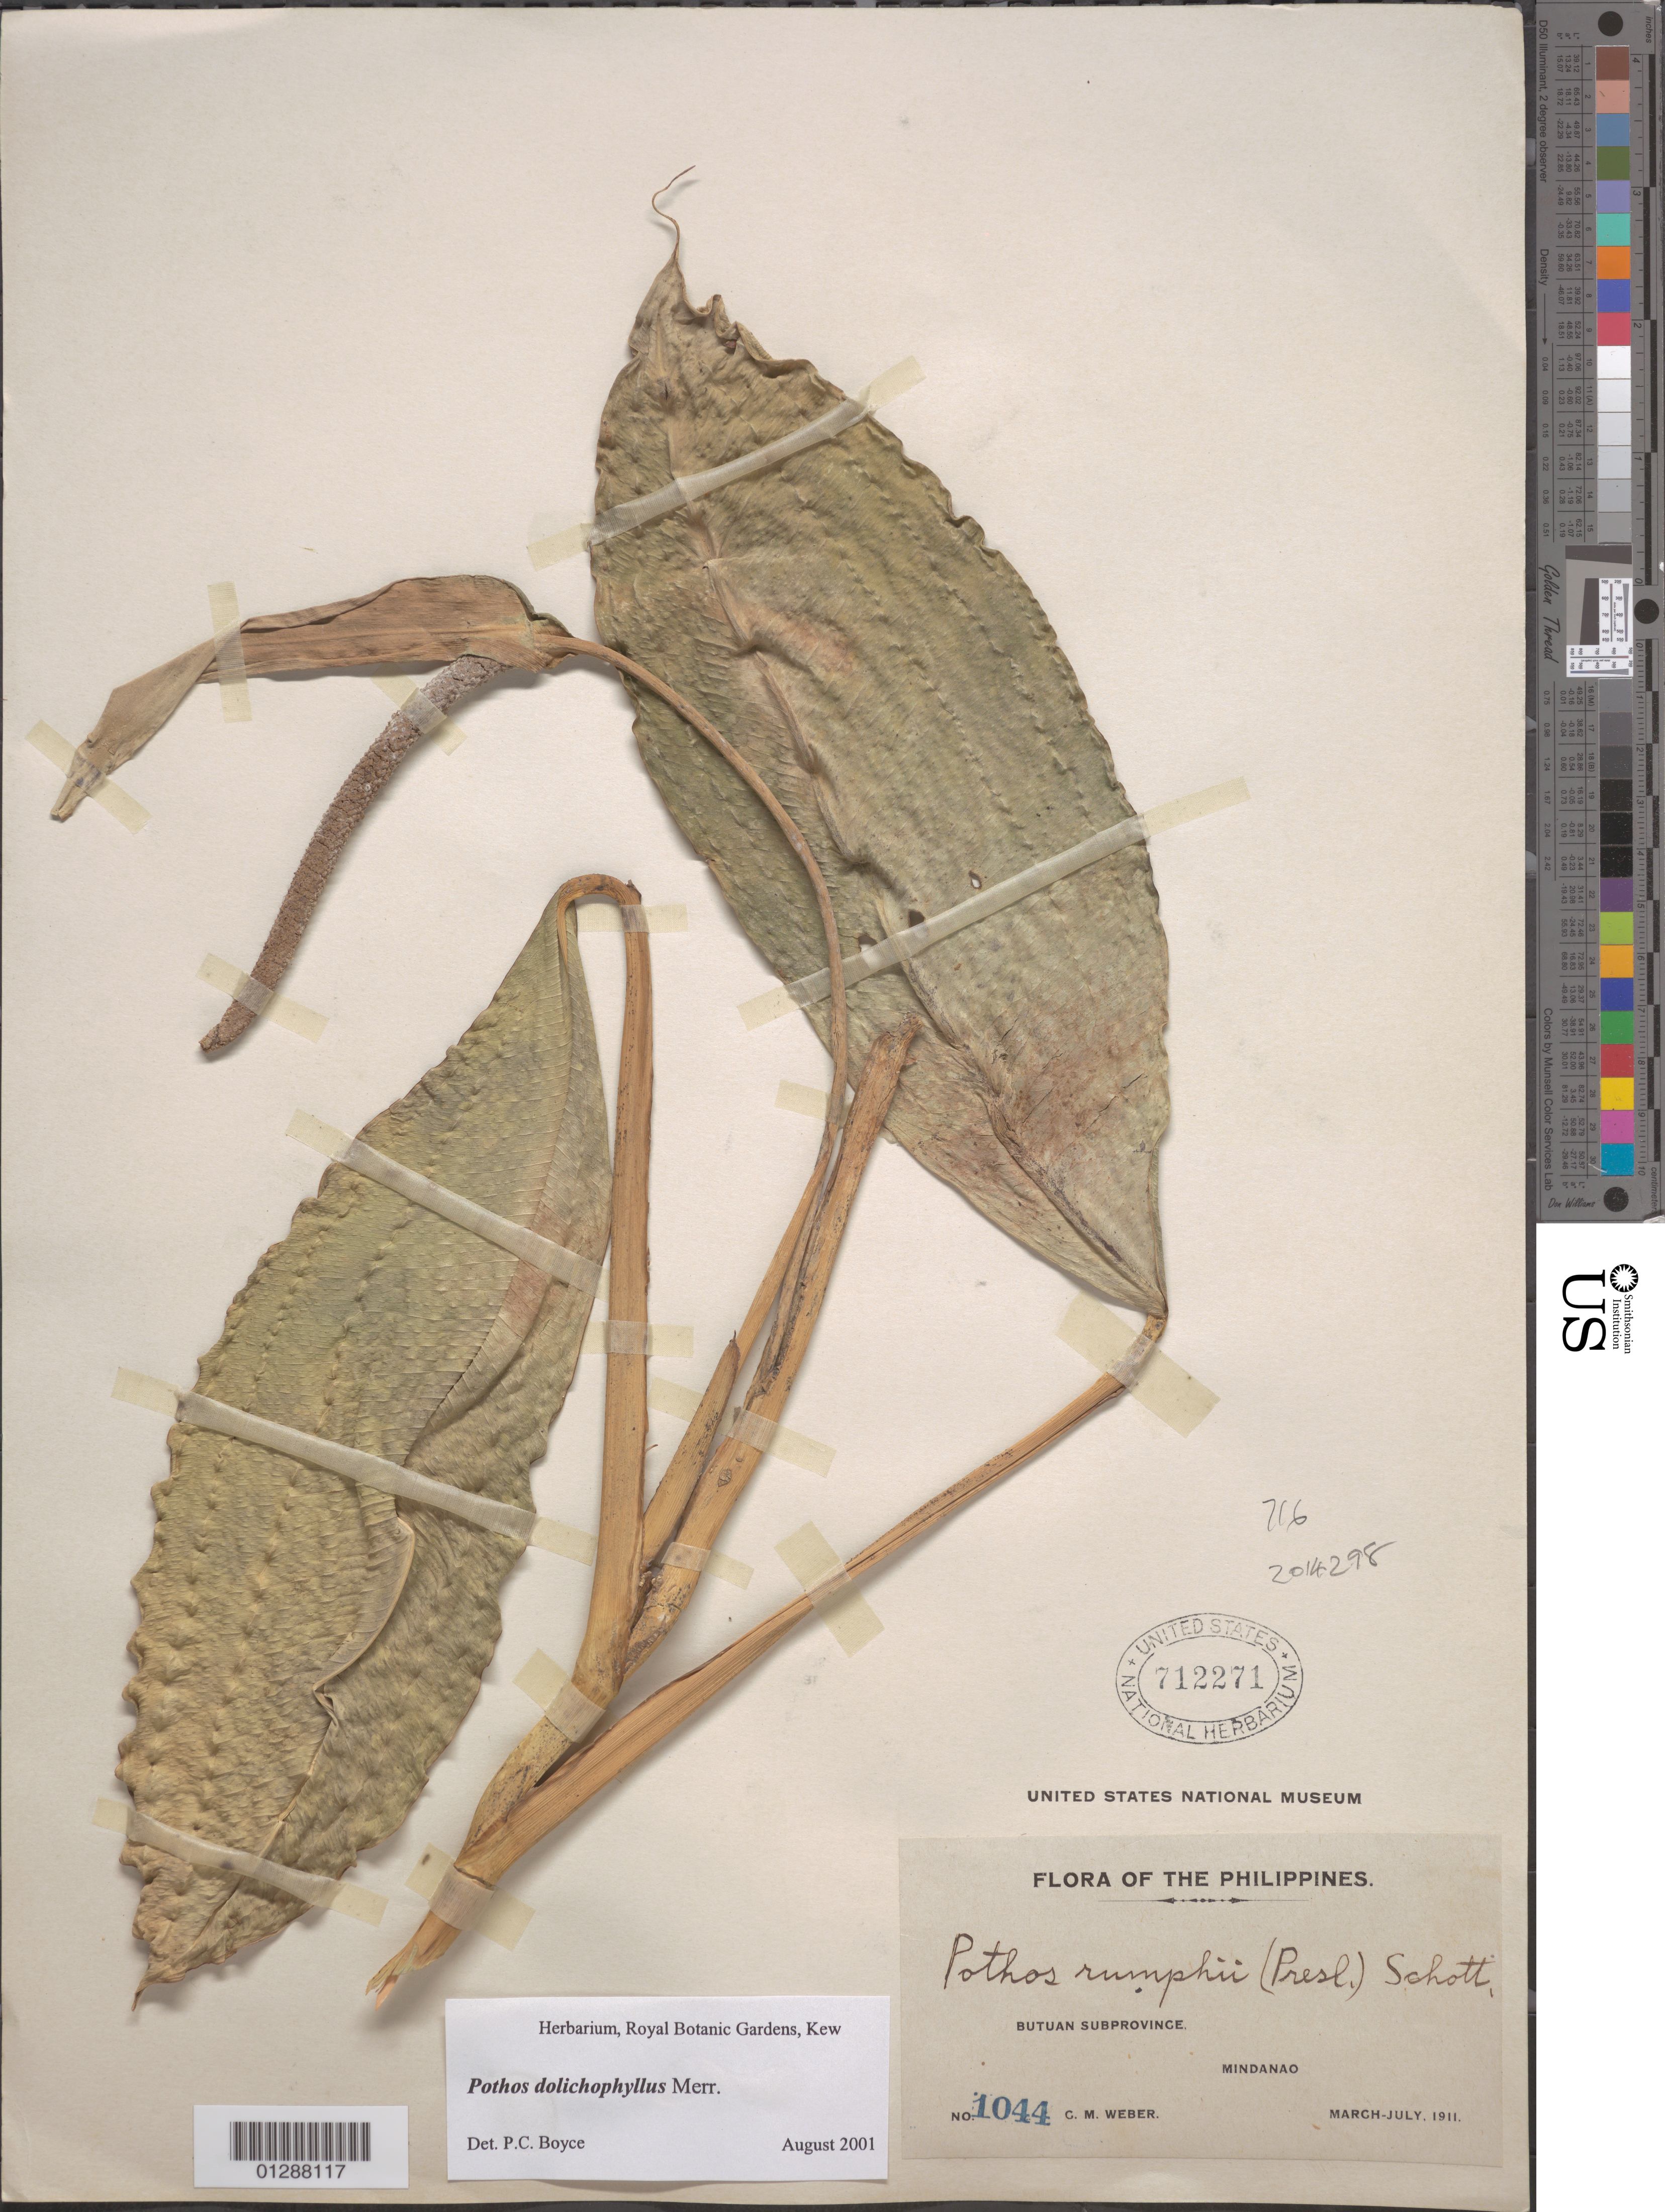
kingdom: Plantae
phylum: Tracheophyta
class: Liliopsida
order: Alismatales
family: Araceae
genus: Pothos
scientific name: Pothos dolichophyllus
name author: Merr.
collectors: C. M. Weber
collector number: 1044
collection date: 1911-03/1911-07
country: Philippines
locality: Butuan Subprovince, Mindanao.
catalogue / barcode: US 712271